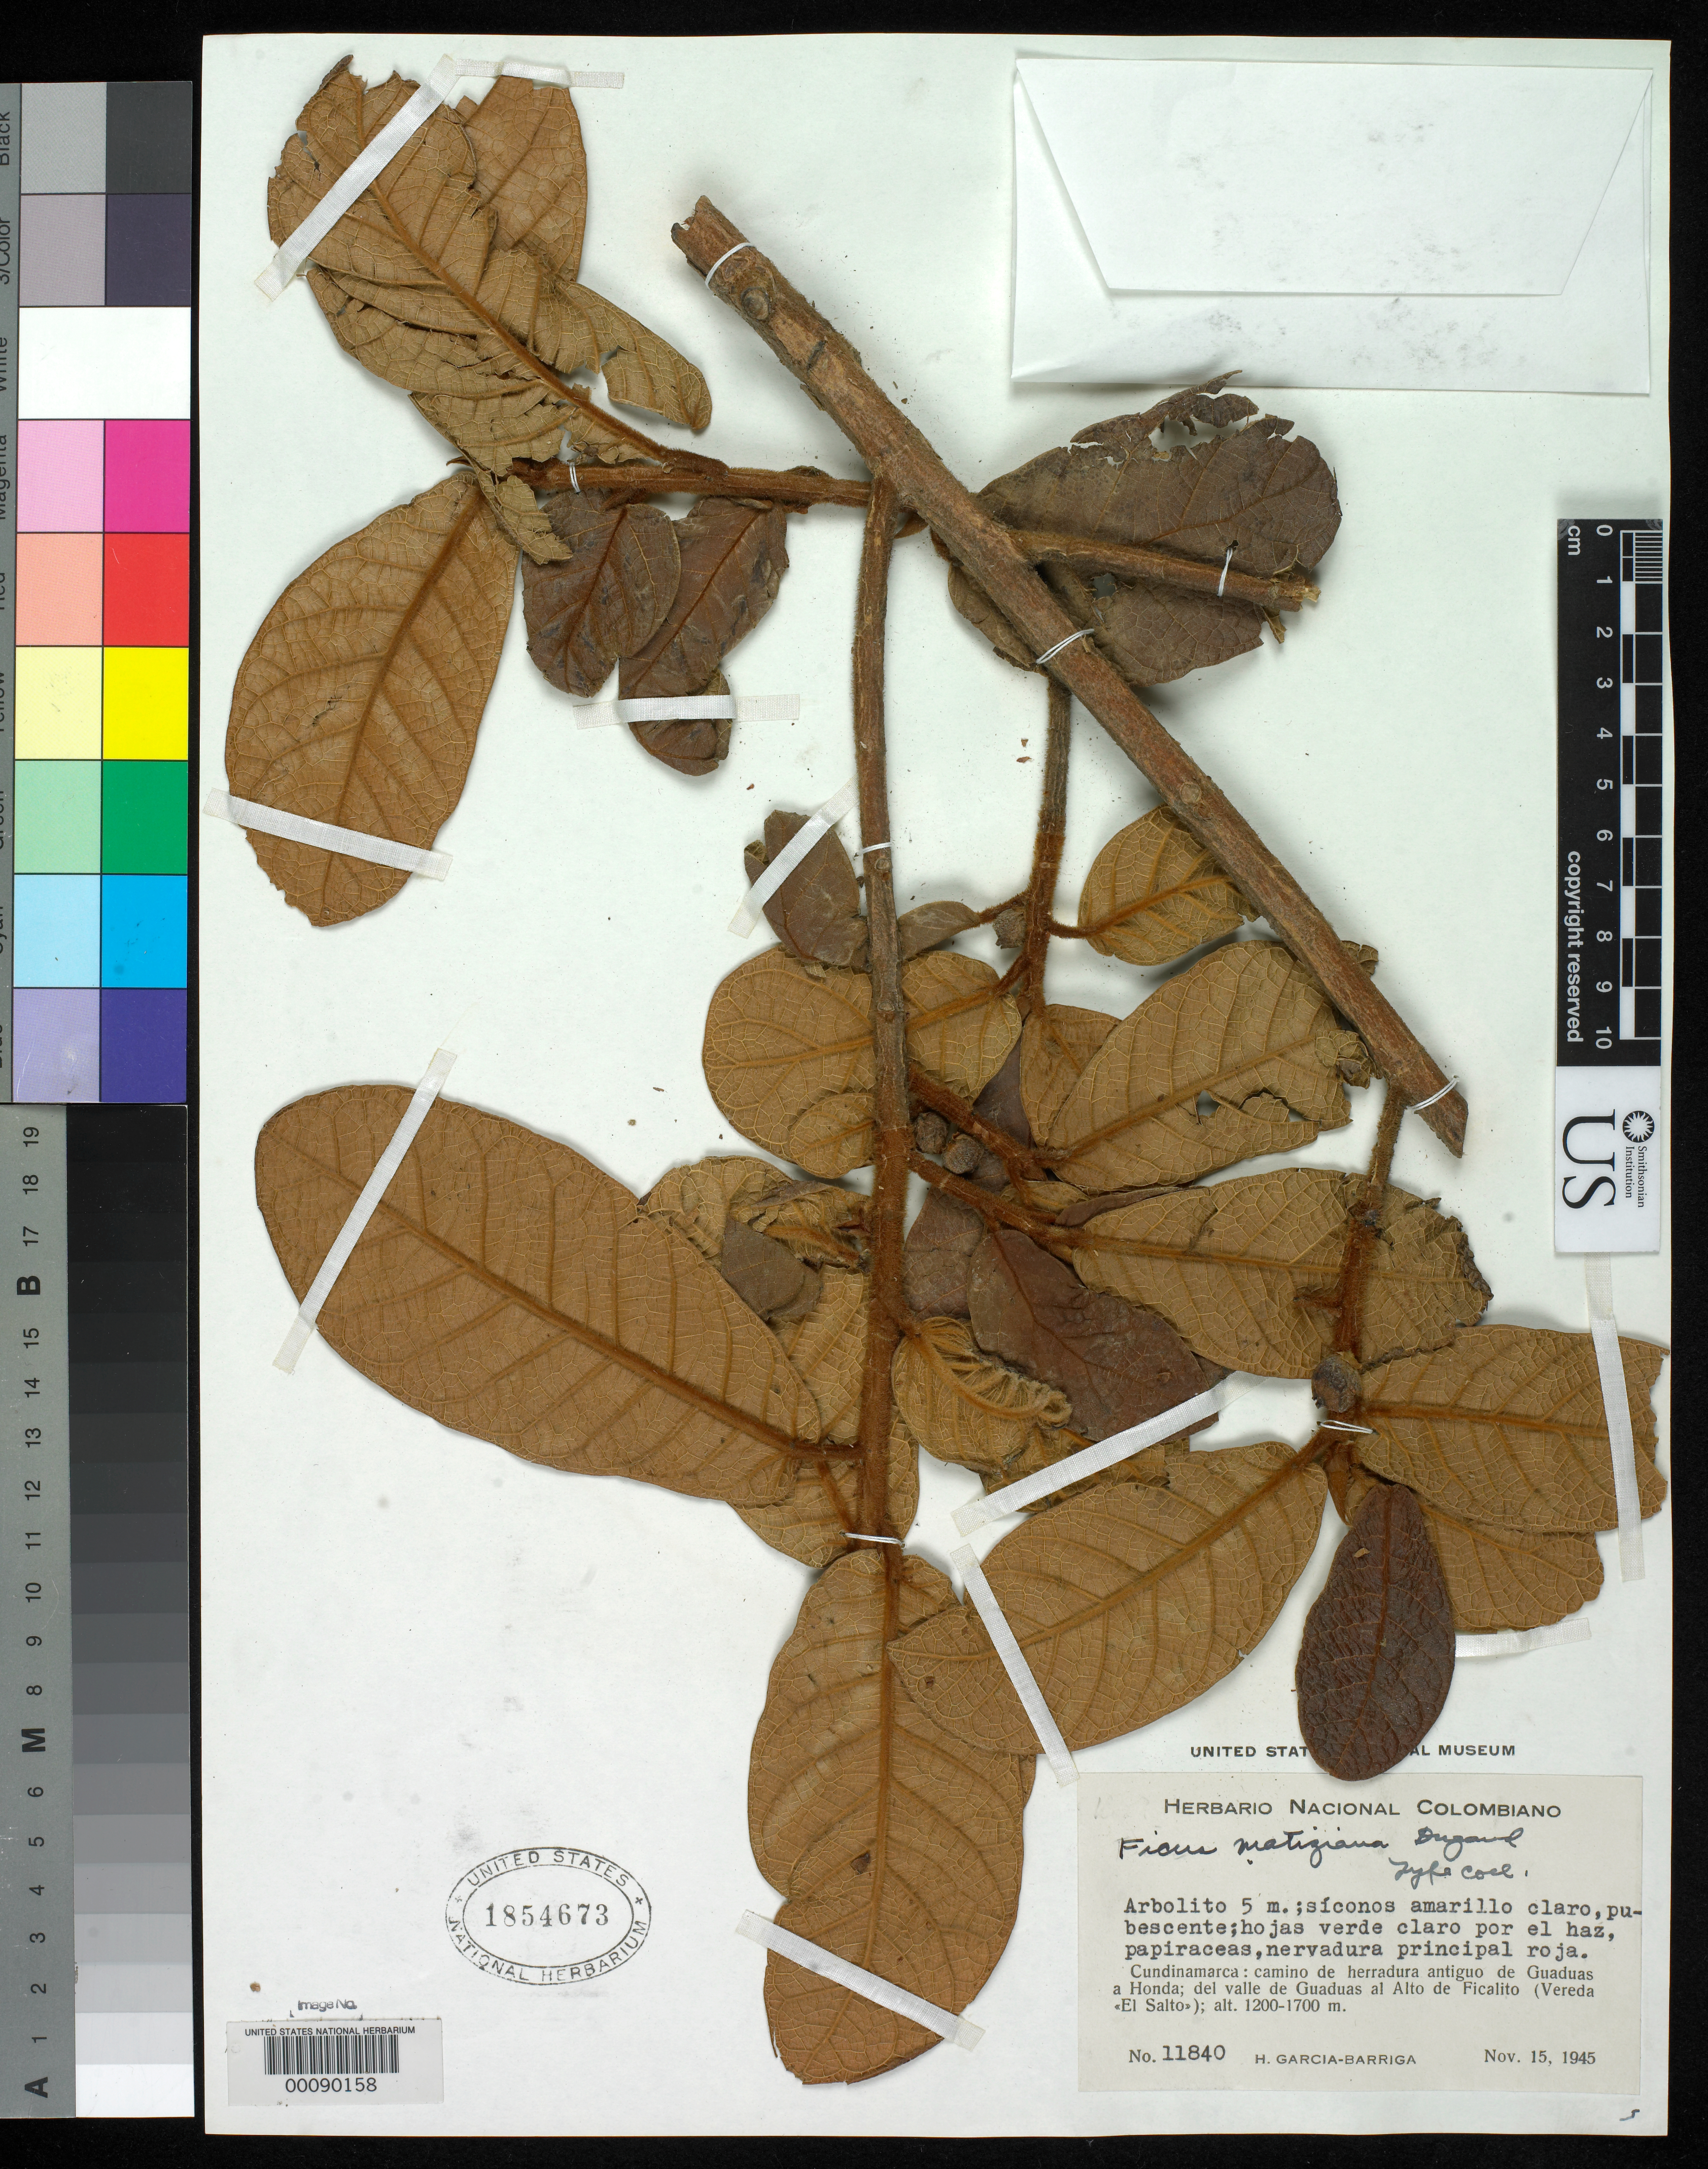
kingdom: Plantae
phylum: Tracheophyta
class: Magnoliopsida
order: Rosales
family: Moraceae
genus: Ficus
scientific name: Ficus matiziana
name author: Dugand G.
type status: Isotype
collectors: H. García Barriga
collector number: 11840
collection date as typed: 15 Nov 1945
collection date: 1945-11-15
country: Colombia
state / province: Cundinamarca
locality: Camino de Herradura Antiguo de Guaduas a Honda; del Valle de Guaduas al Alto de Ficalito, Vereda "el Salto"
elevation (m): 1200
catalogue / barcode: US 1854673